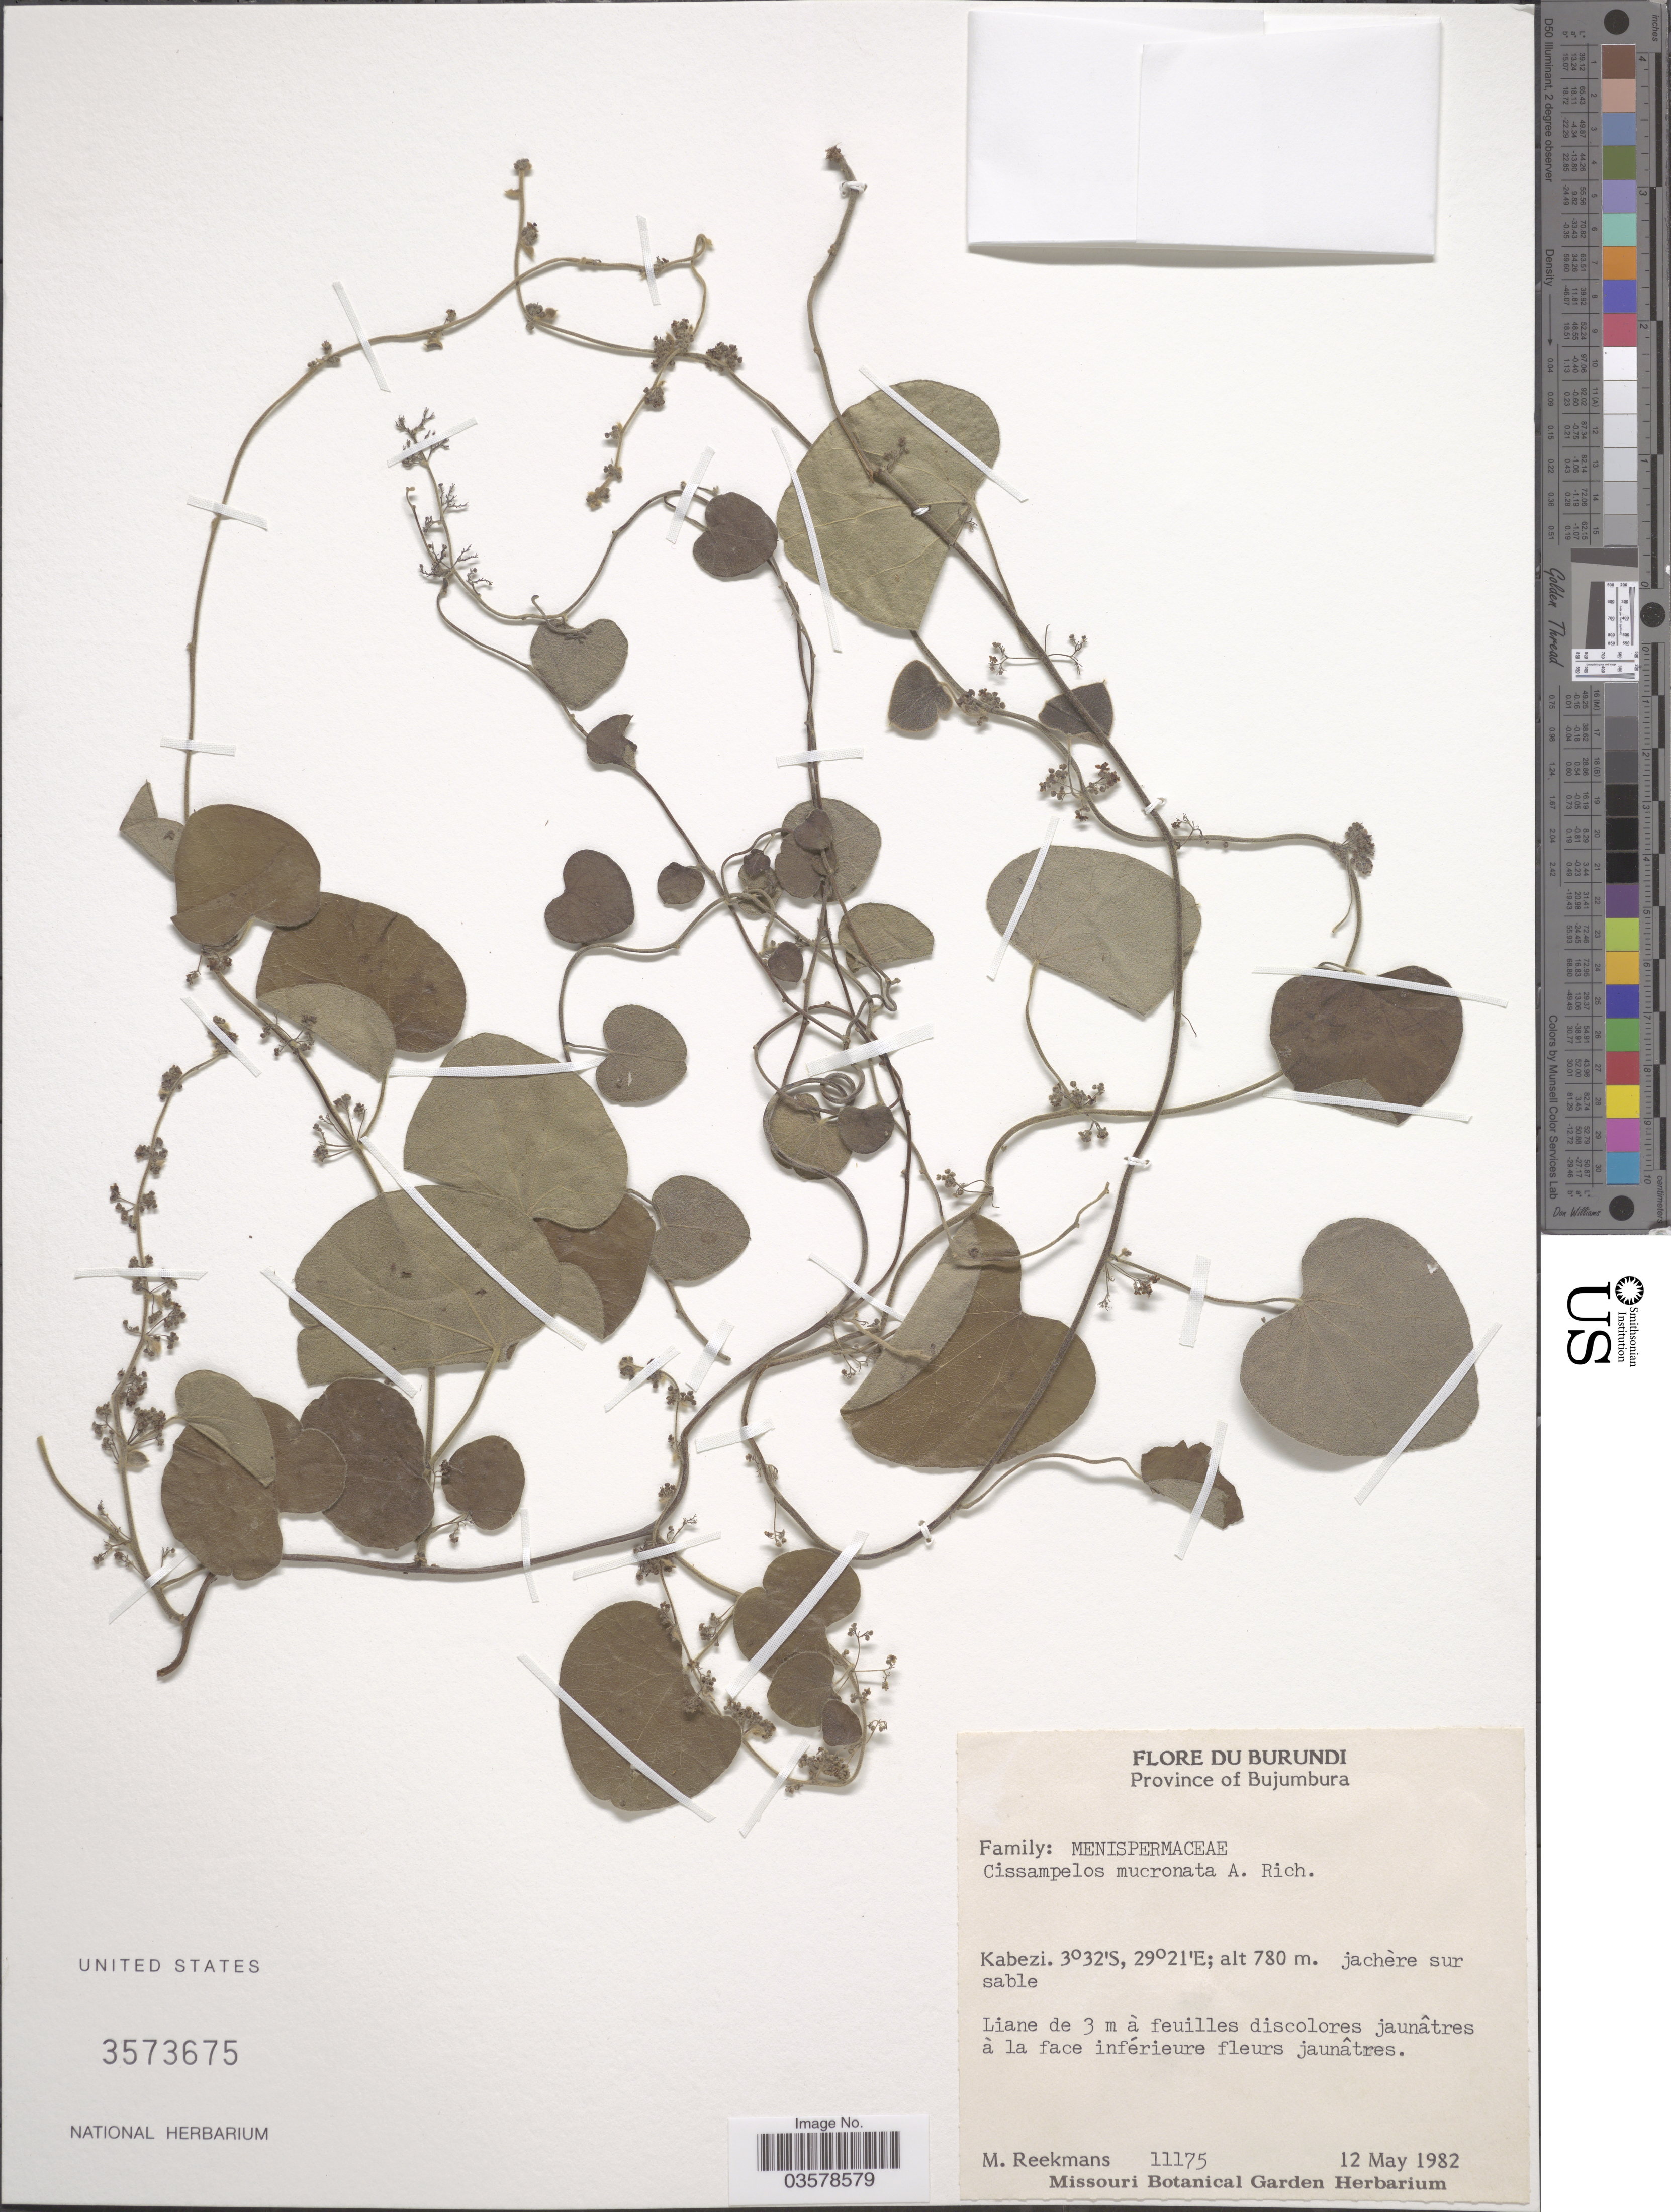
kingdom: Plantae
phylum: Tracheophyta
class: Magnoliopsida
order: Ranunculales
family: Menispermaceae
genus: Cissampelos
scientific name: Cissampelos mucronata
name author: A. Rich.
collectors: M. Reekmans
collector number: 11175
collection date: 1982-05-12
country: Burundi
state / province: Bujumura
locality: Province of Bujumbura. Kabezi.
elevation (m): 780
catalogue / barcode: US 3573675